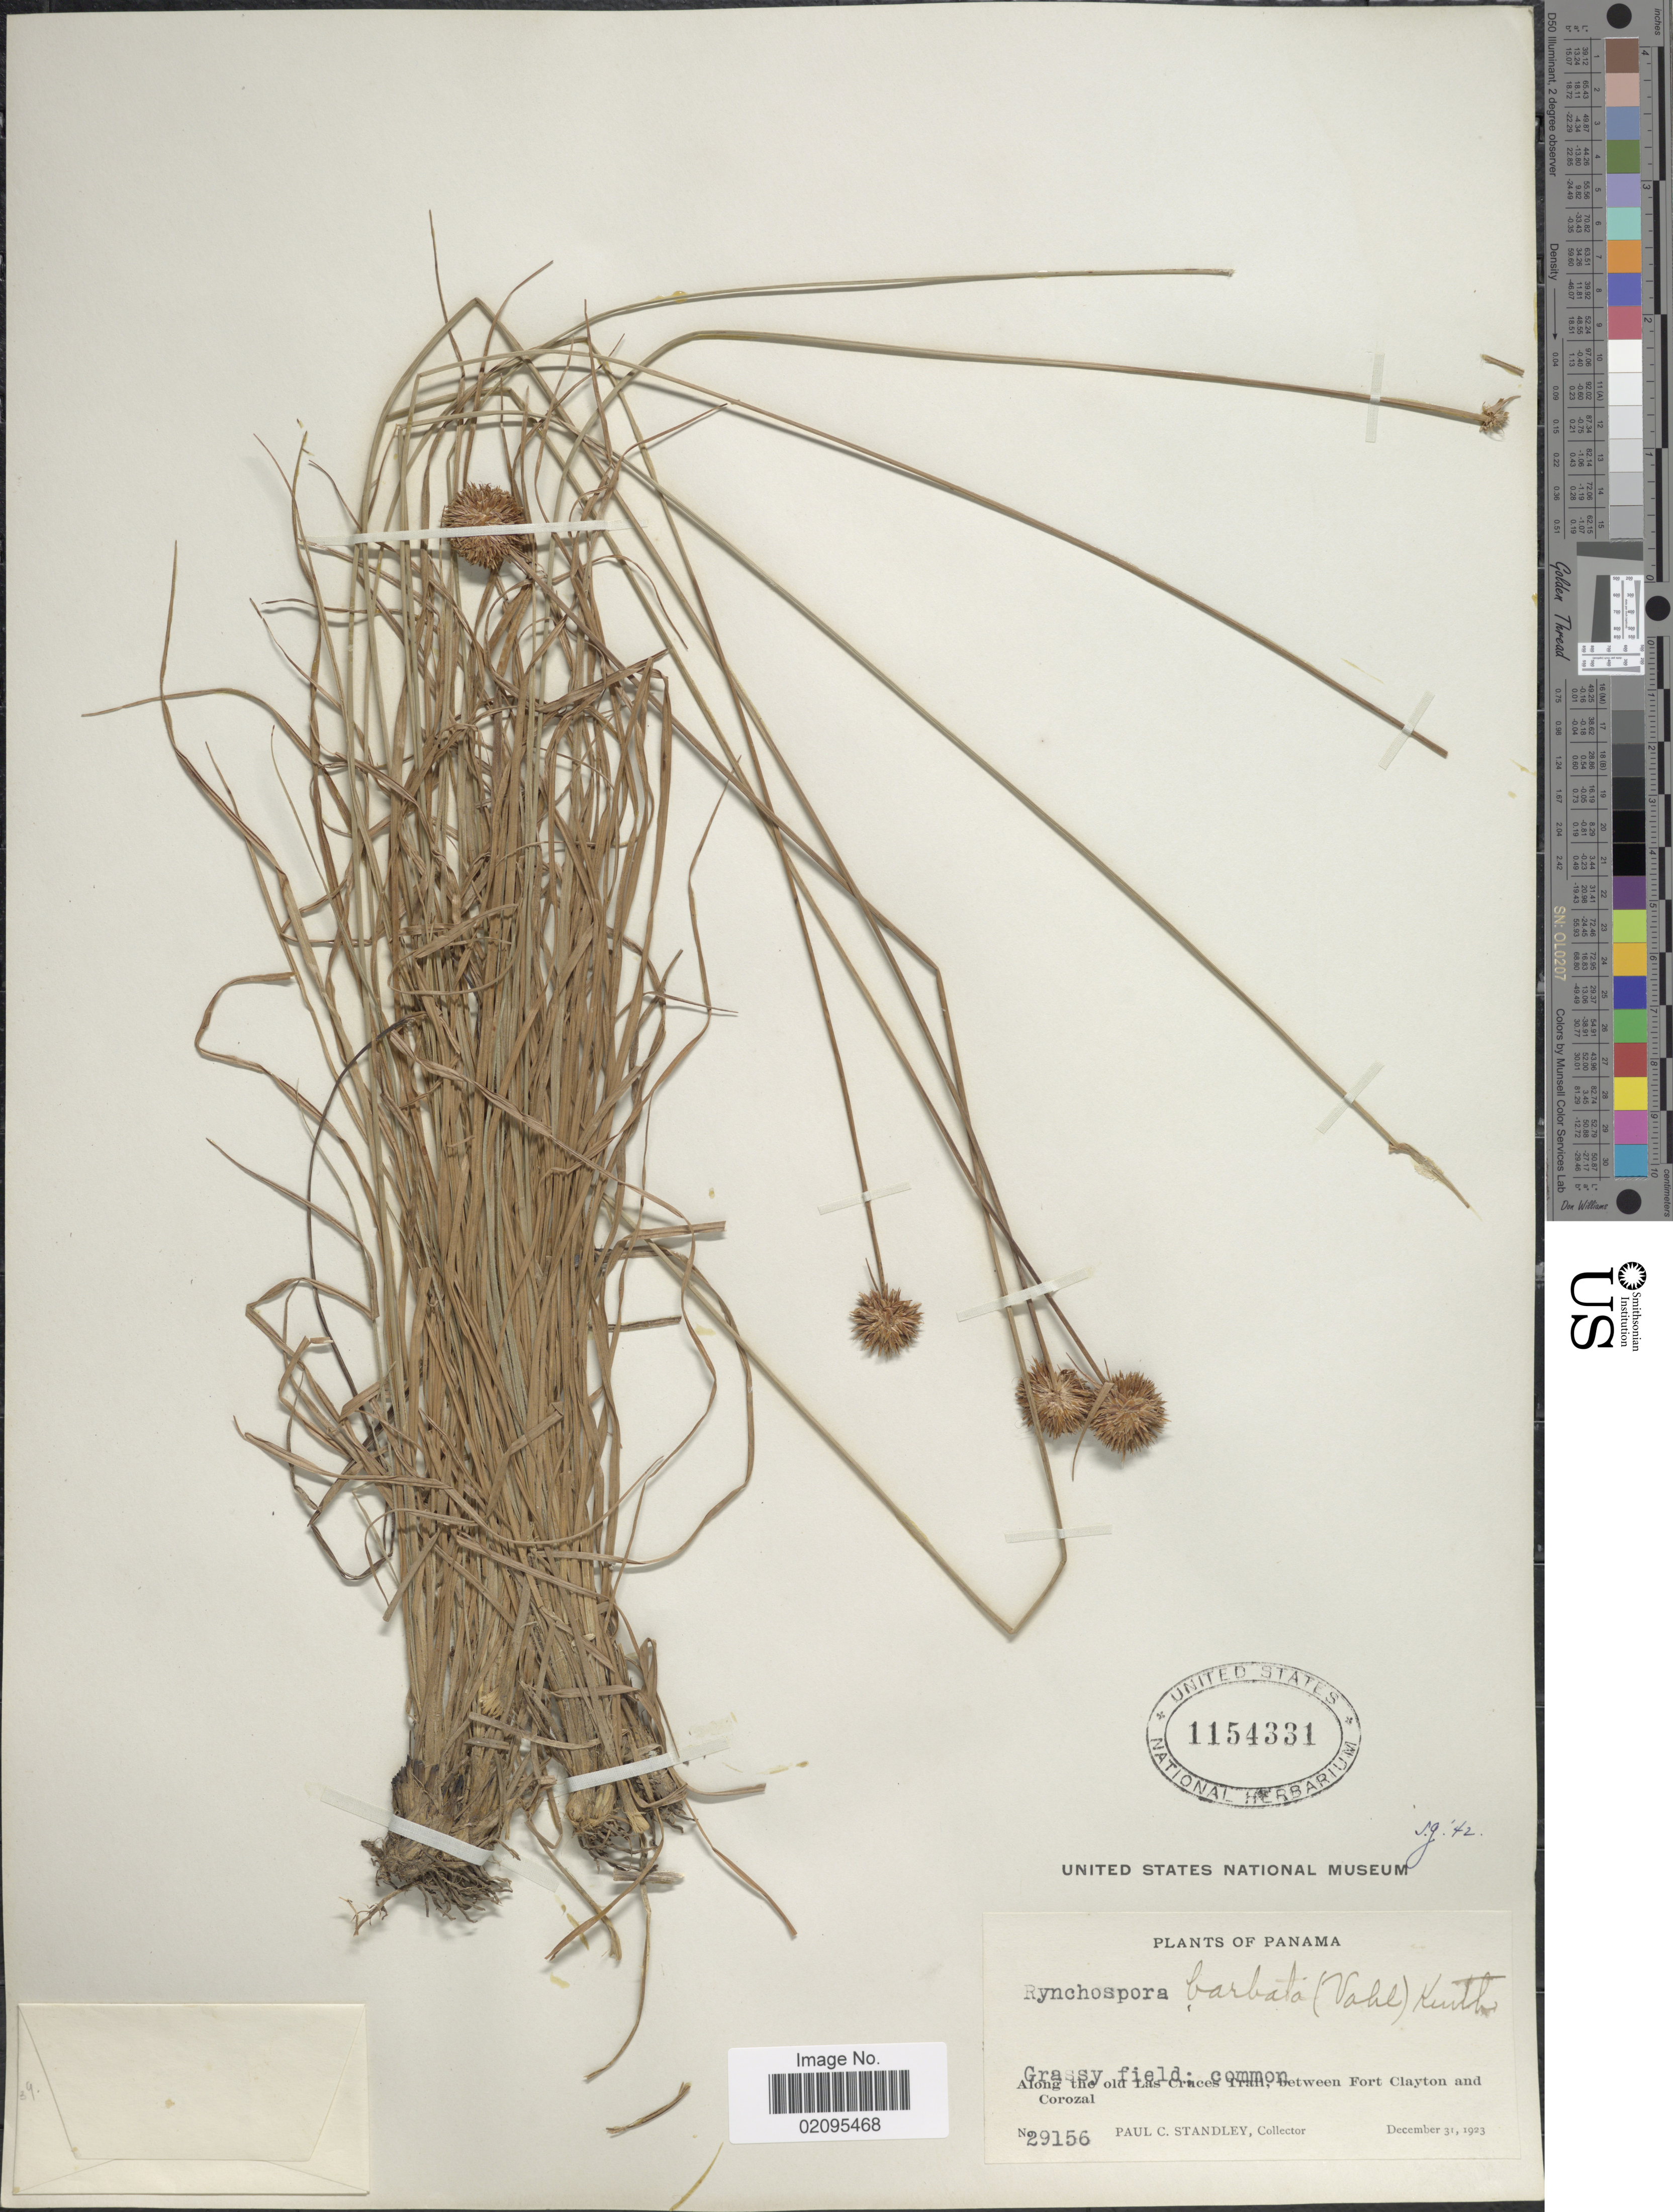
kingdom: Plantae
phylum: Tracheophyta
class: Liliopsida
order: Poales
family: Cyperaceae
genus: Rhynchospora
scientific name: Rhynchospora barbata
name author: (Vahl) Kunth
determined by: Alves, K.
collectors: P. C. Standley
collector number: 29156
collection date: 1923-12-31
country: Panama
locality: Grassy field, along the old Las Cruces Trail, between Fort Clayton and Corozal.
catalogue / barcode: US 1154331